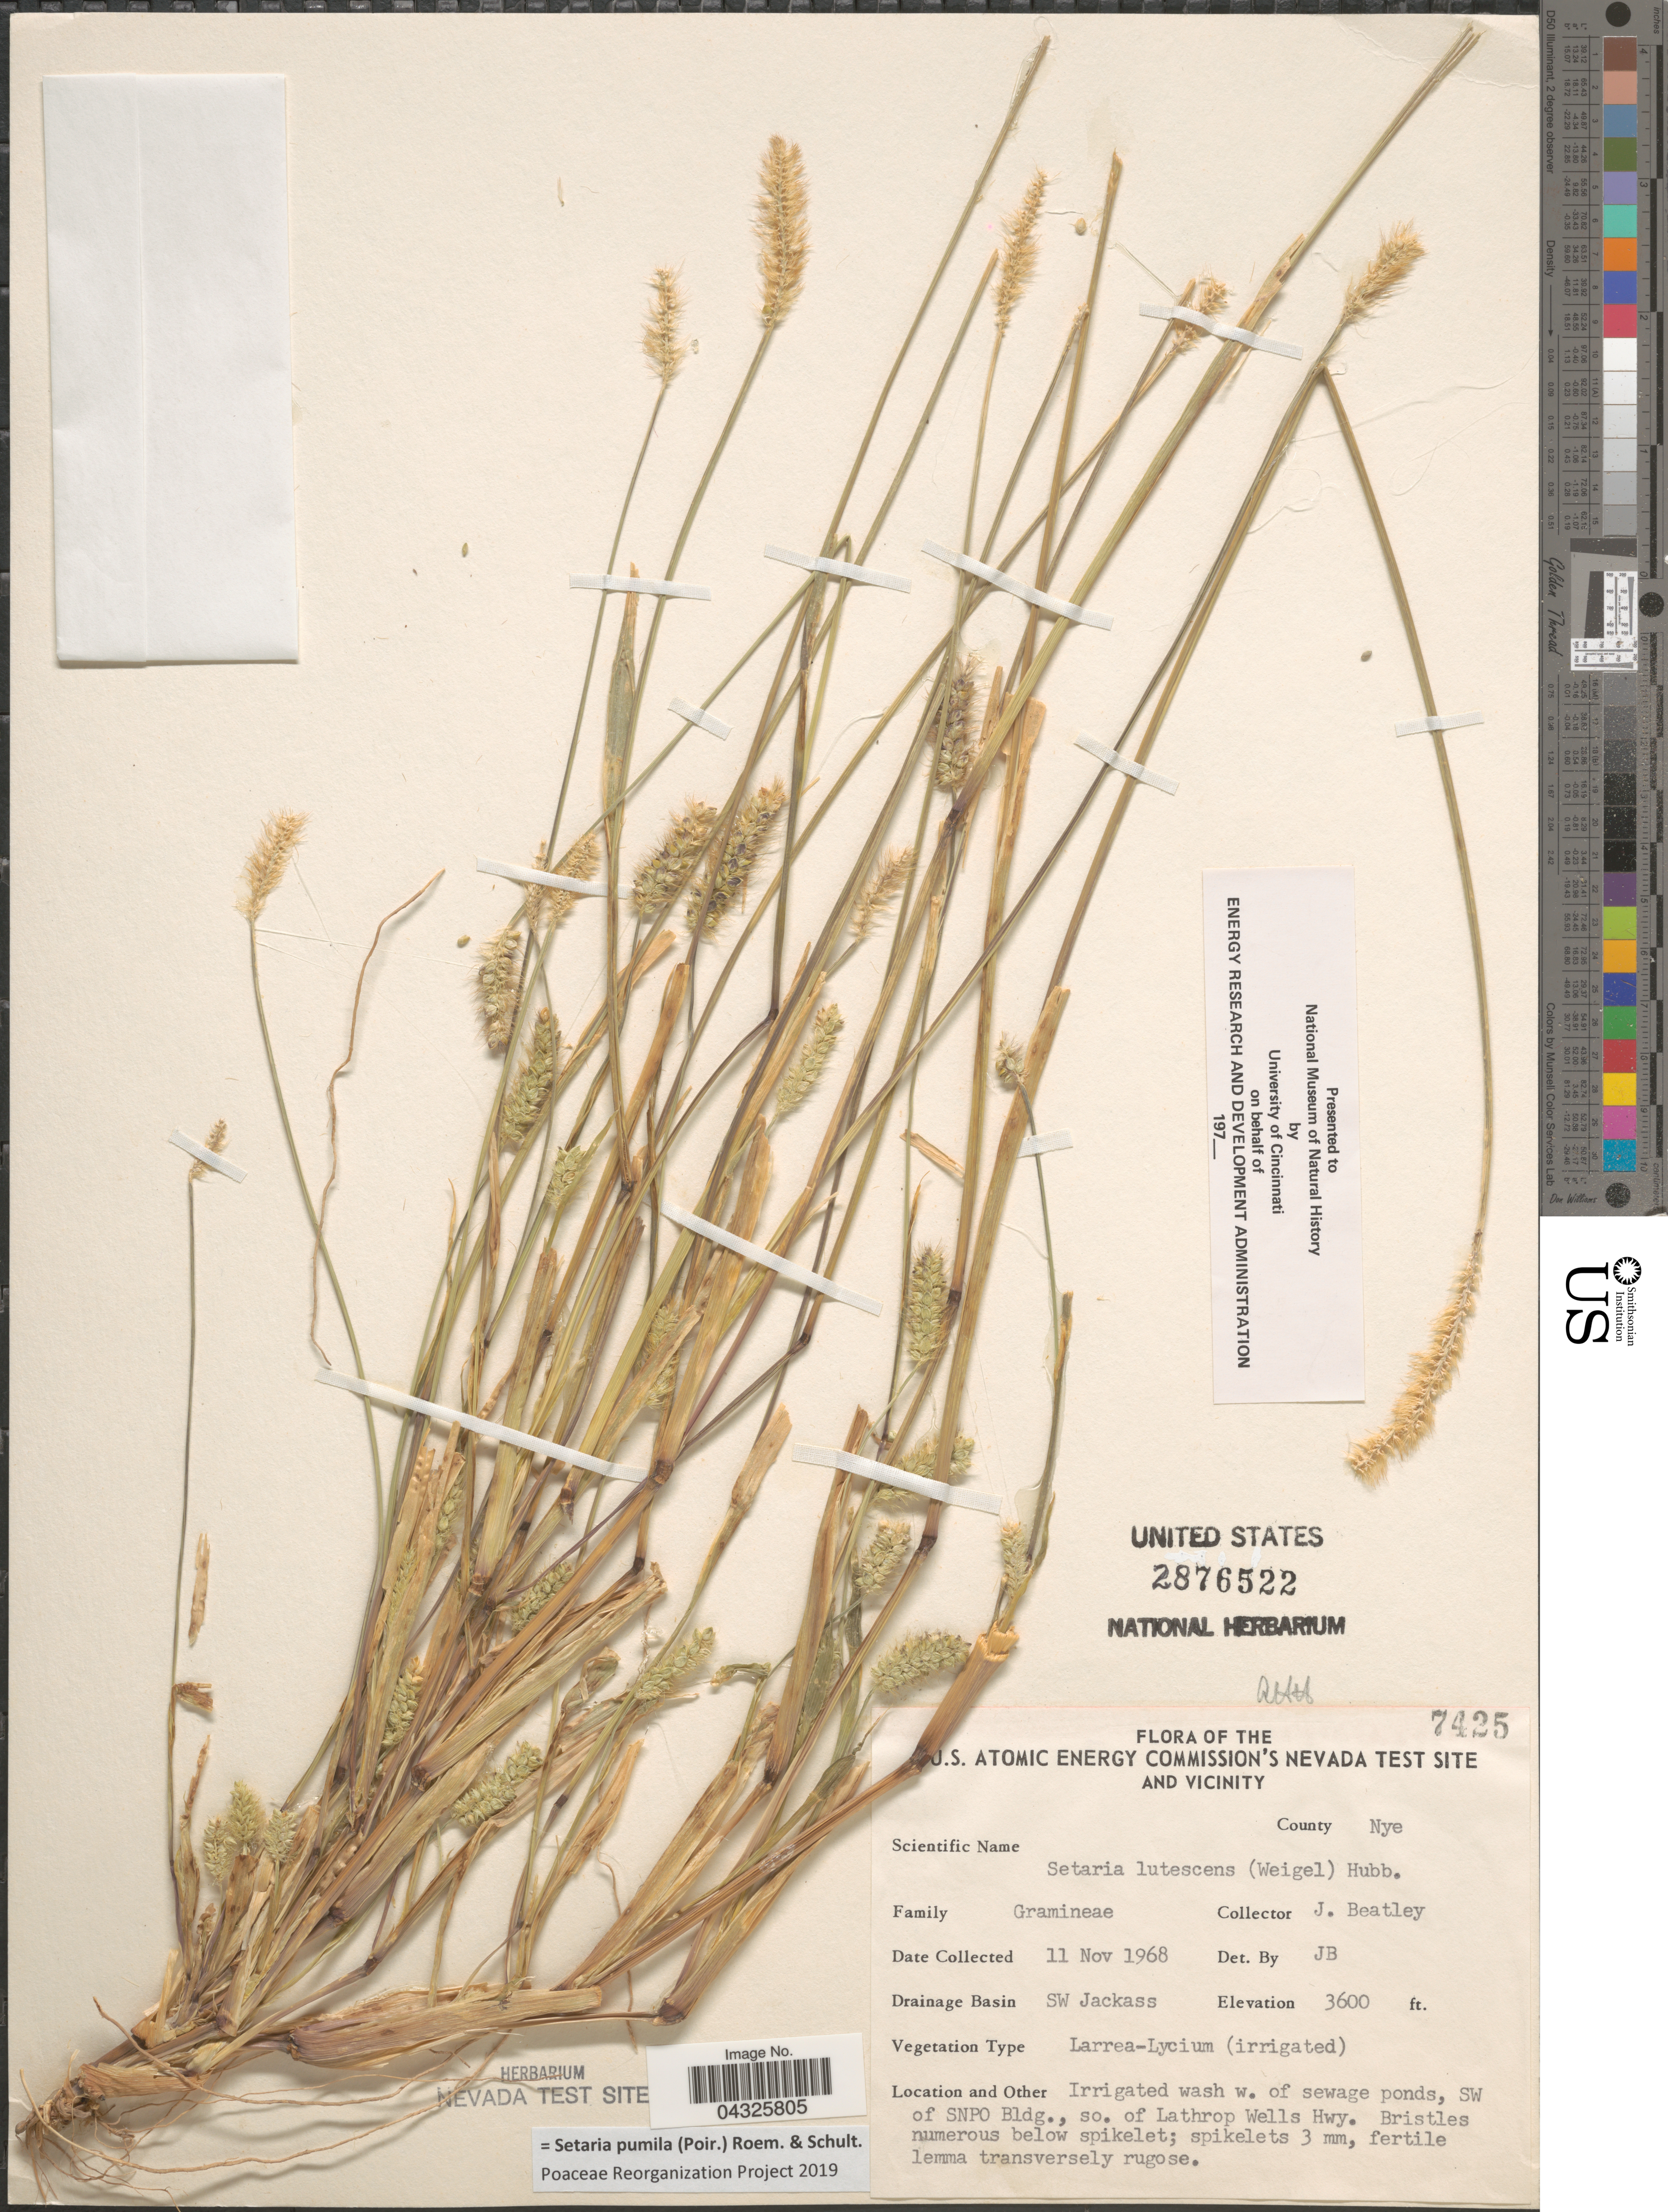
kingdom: Plantae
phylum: Tracheophyta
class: Liliopsida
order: Poales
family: Poaceae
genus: Setaria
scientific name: Setaria pumila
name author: (Poir.) Roem. & Schult.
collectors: J. C. Beatley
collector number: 7425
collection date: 1968-11-11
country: United States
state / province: Nevada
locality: The U.S. Atomic Energy Commission's Nevada Test Site and Vicinity. County Nye. Drainage Basin SW Jackass. Irrigation wash w. of sewage ponds, SW of SNPO Bldg., so. of Lathrop Wells Hwy.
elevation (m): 1097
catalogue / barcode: US 2876522